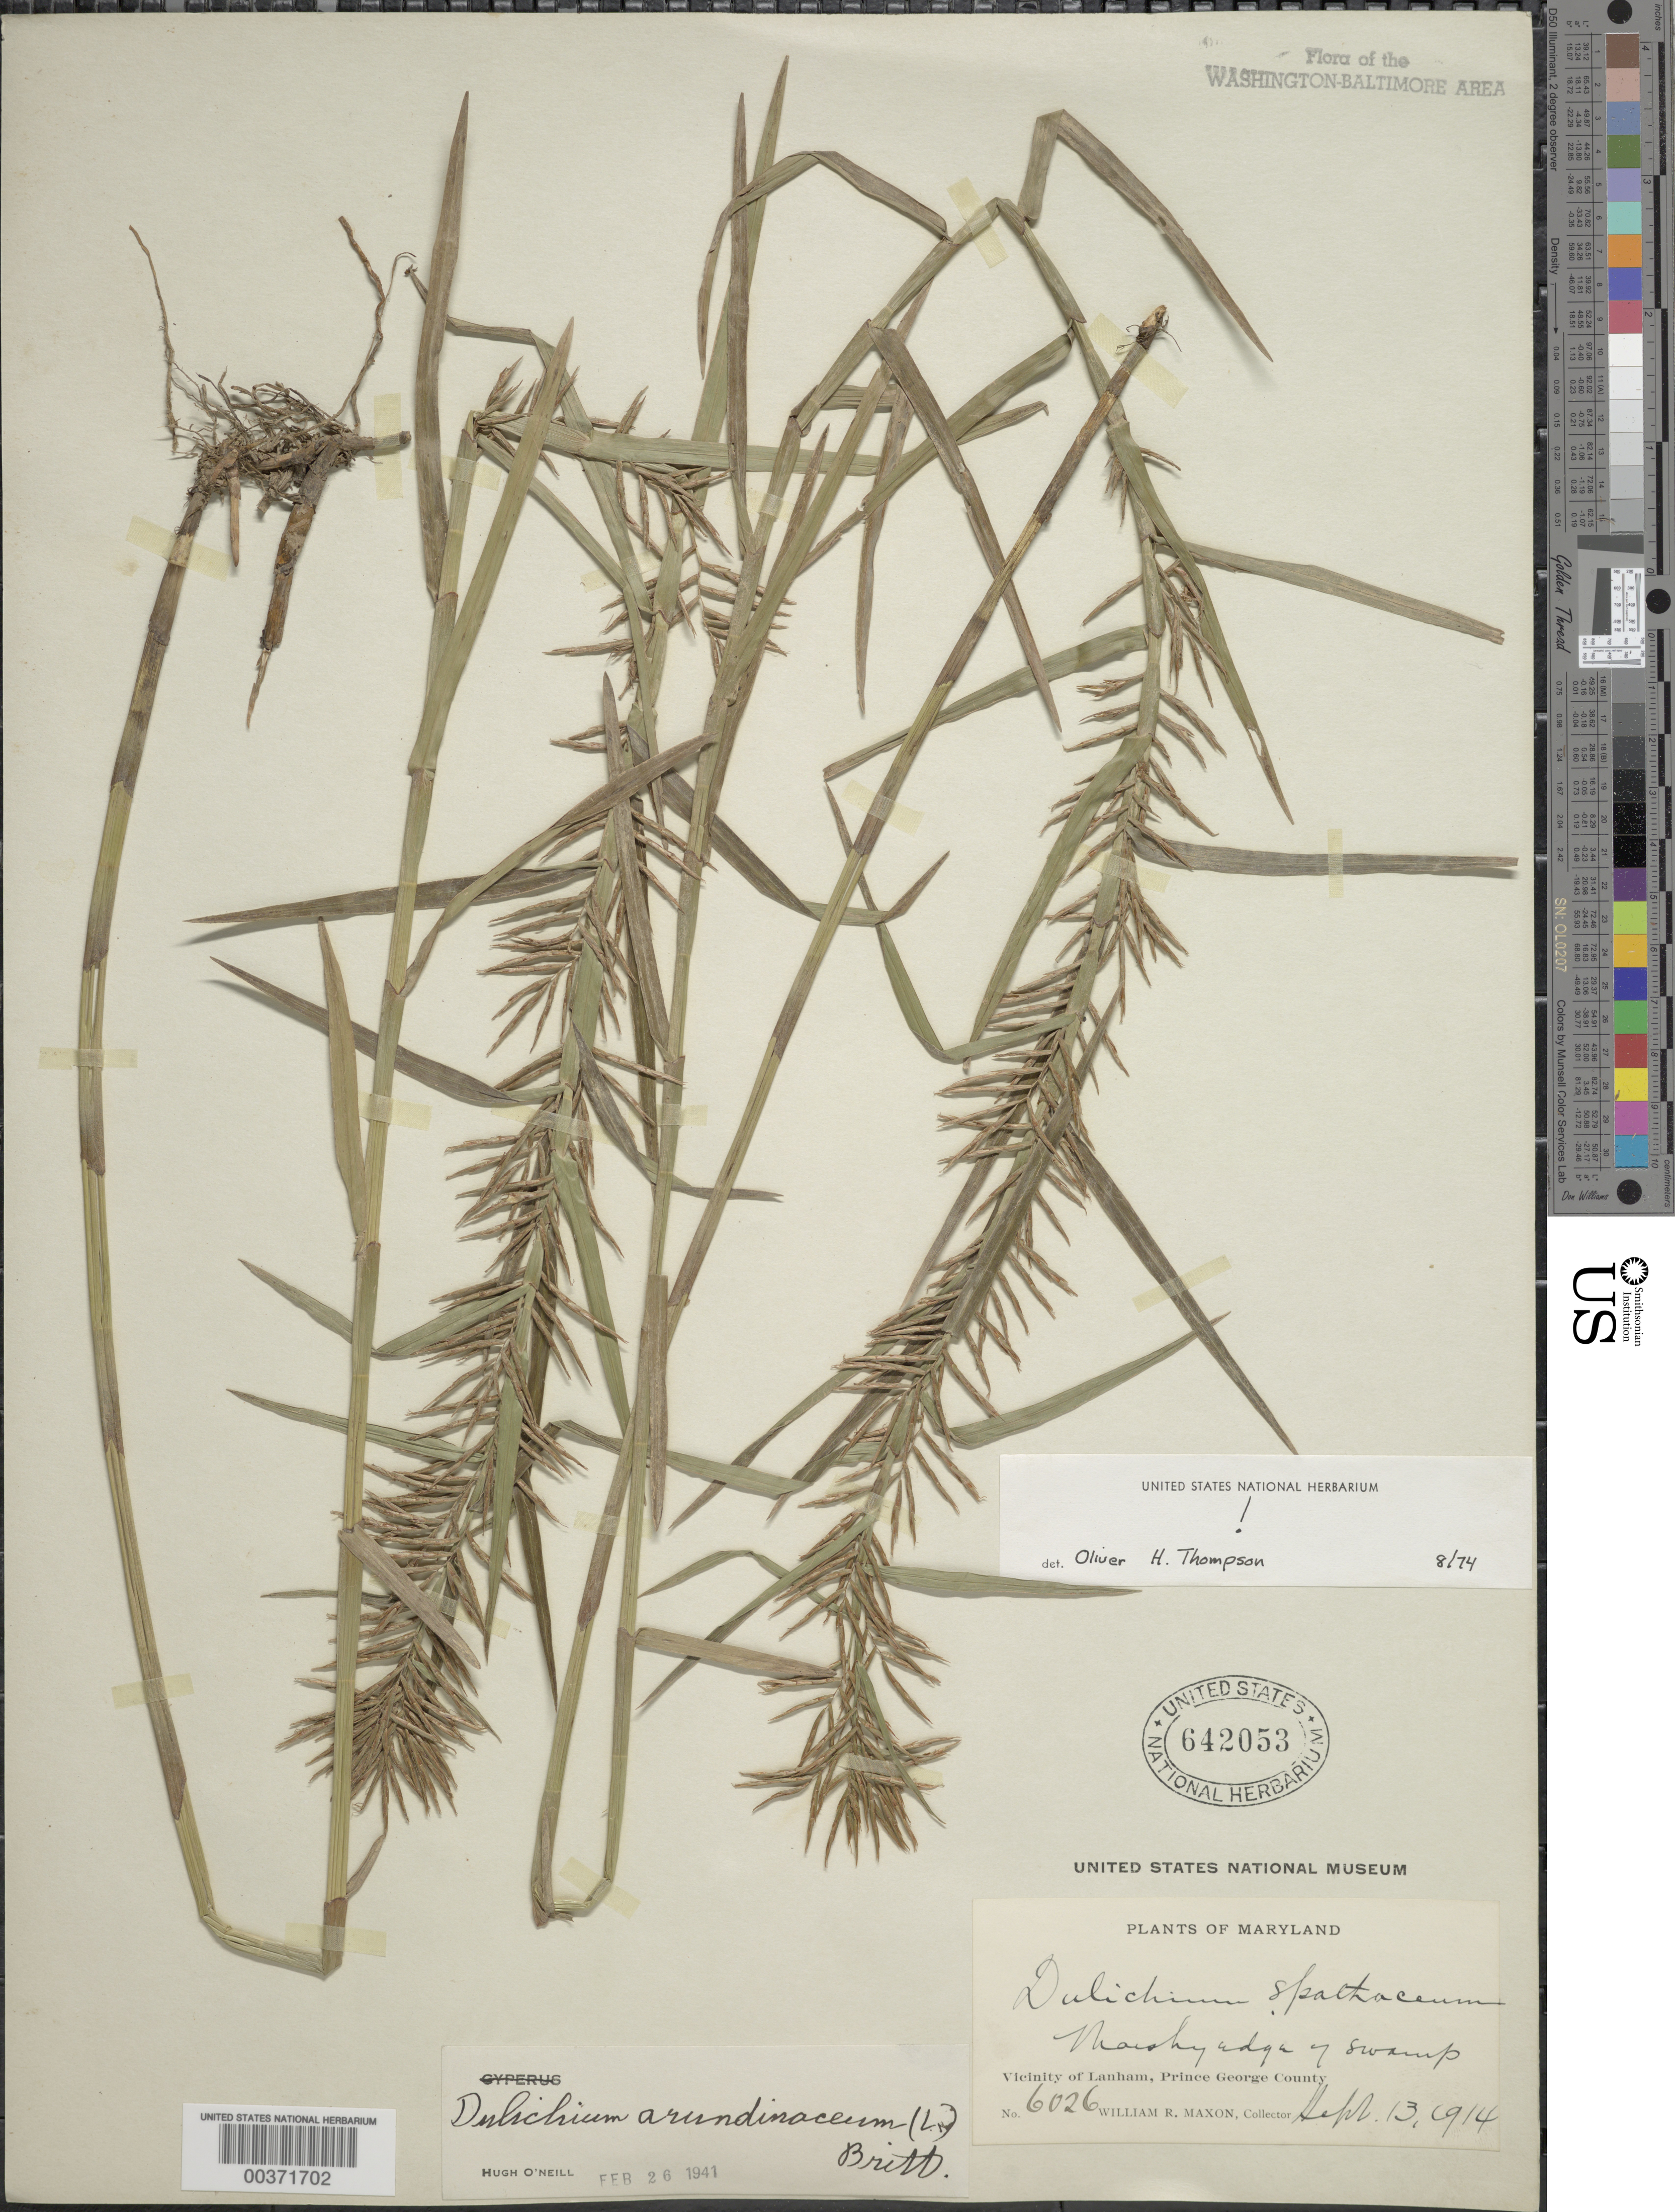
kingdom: Plantae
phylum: Tracheophyta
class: Liliopsida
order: Poales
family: Cyperaceae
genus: Dulichium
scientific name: Dulichium arundinaceum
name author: (L.) Britton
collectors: W. R. Maxon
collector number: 6026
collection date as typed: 13 Sep 1914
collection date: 1914-09-13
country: United States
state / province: Maryland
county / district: Prince George's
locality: Lanham vicinity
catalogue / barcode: US 642053